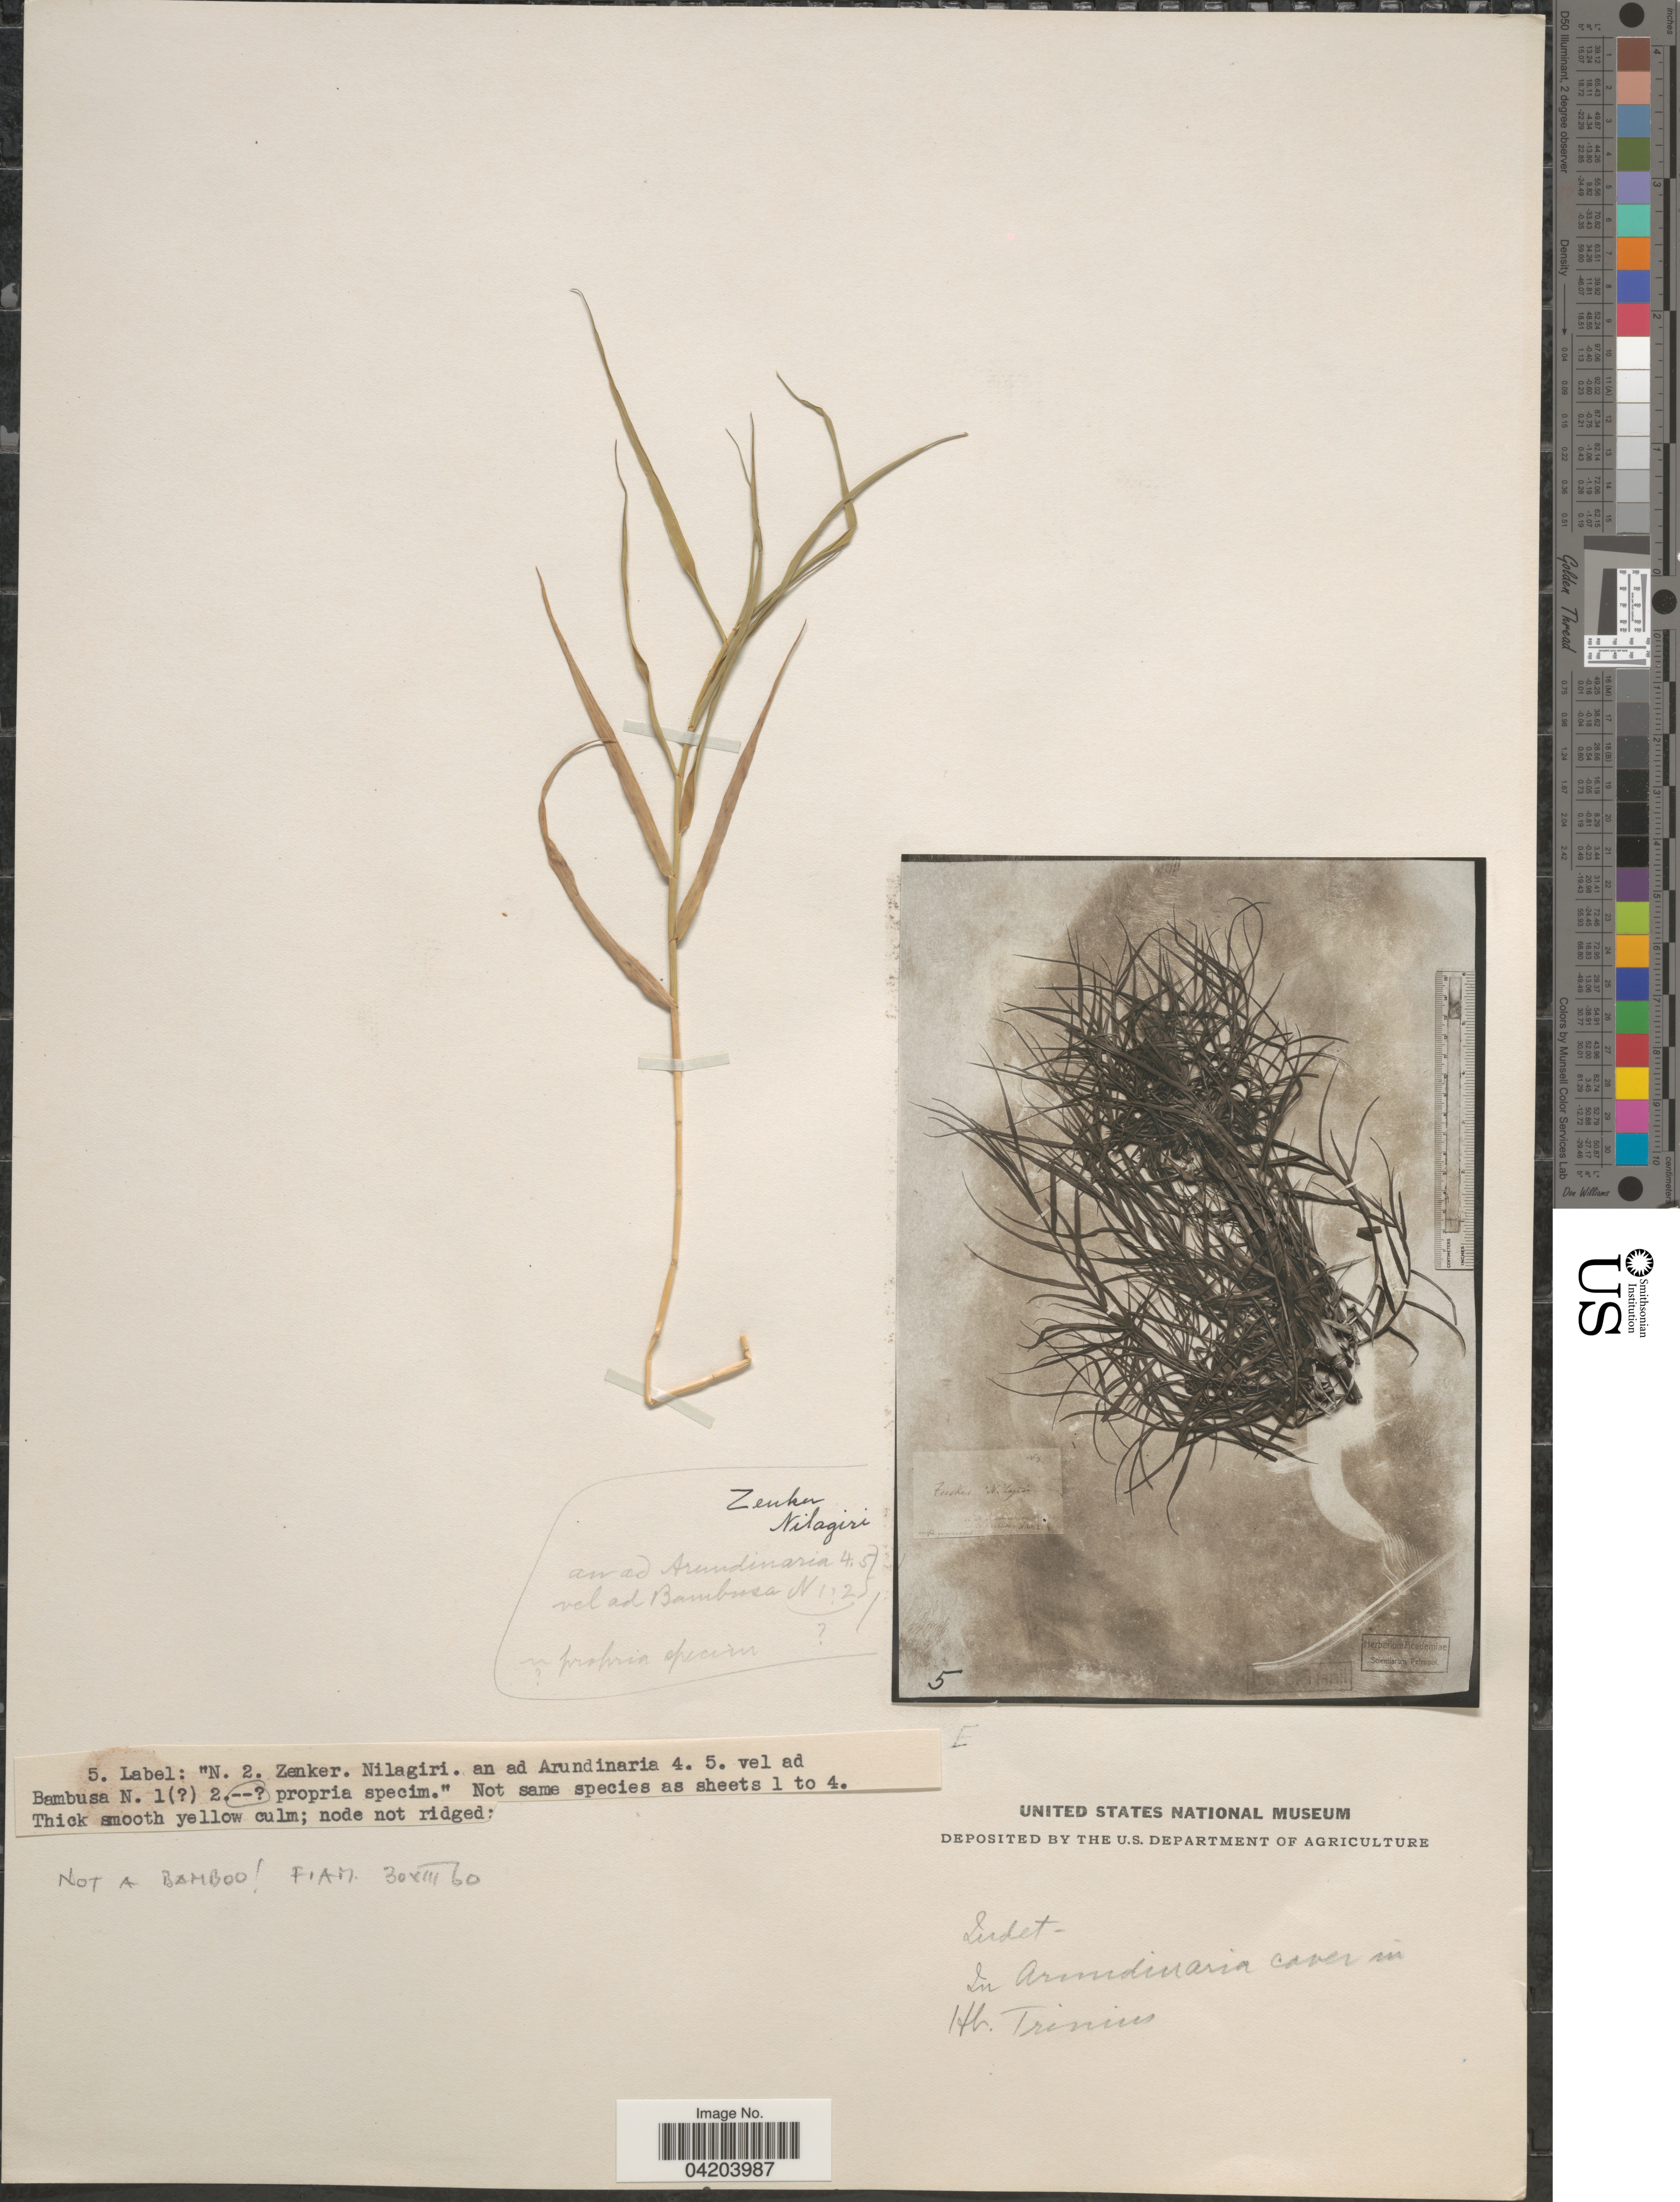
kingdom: Plantae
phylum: Tracheophyta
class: Liliopsida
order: Poales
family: Poaceae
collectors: Zenker, --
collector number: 5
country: India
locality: Nilagiri.